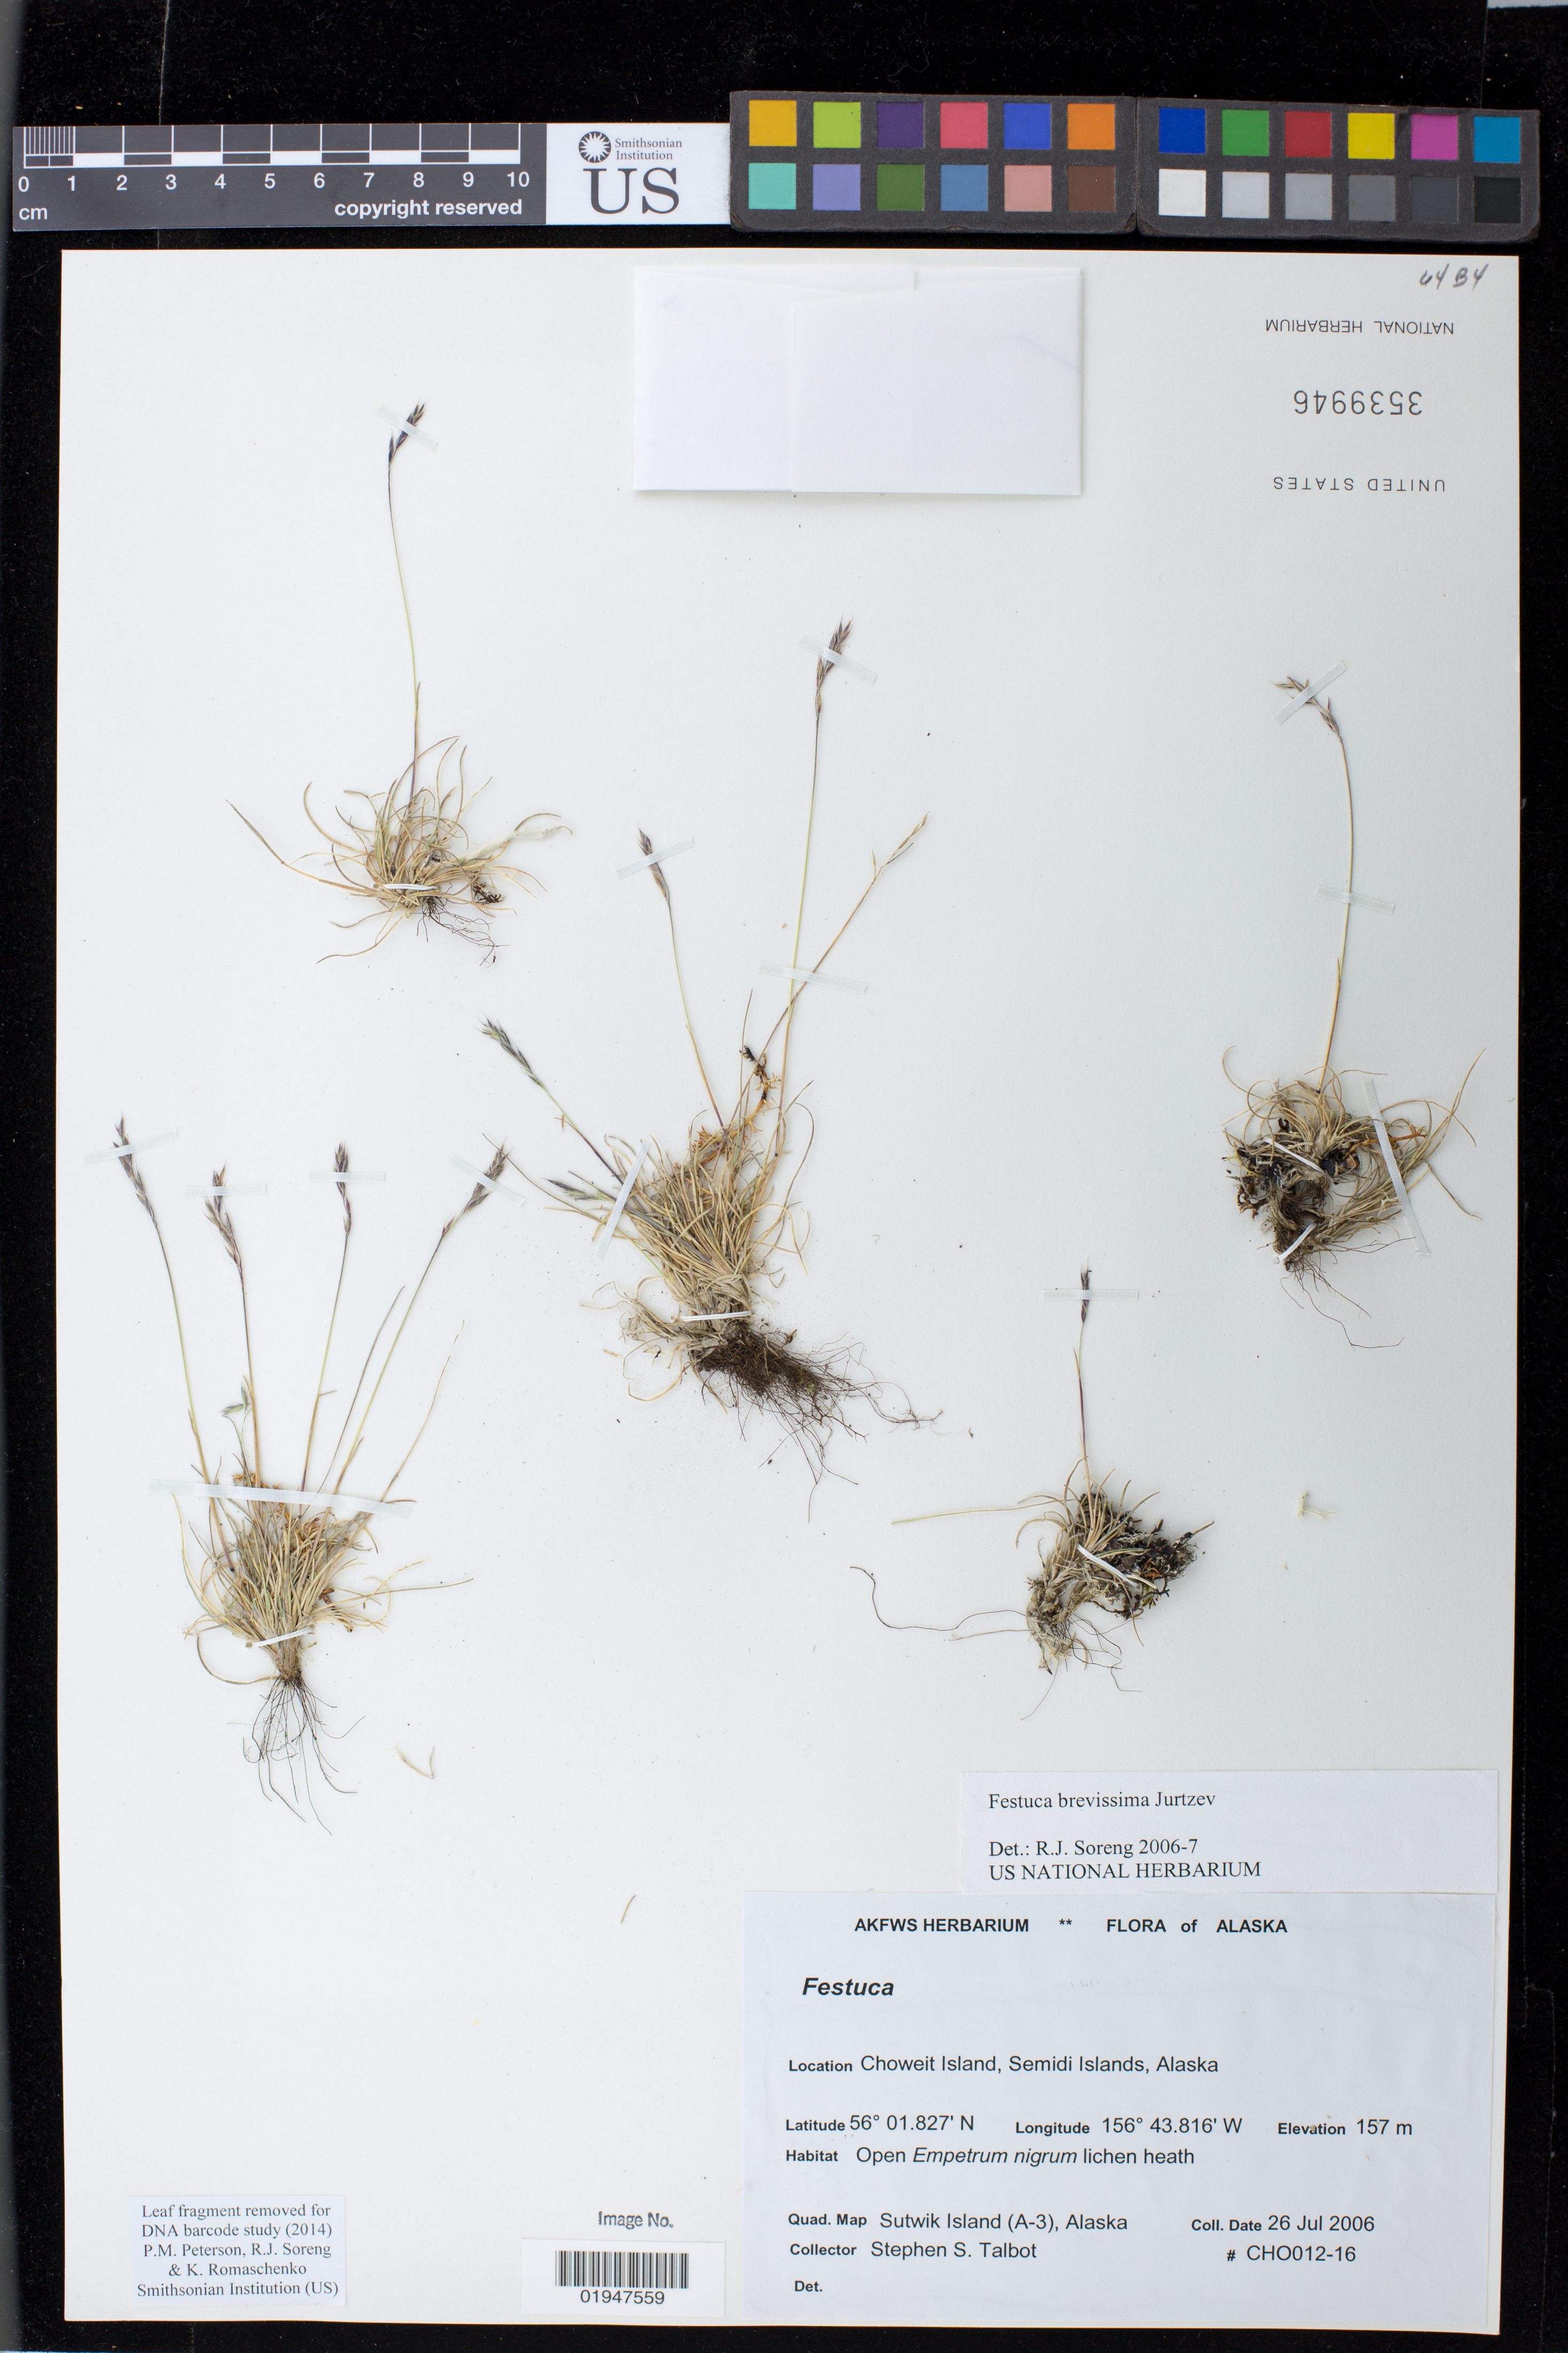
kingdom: Plantae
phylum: Tracheophyta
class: Liliopsida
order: Poales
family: Poaceae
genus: Festuca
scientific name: Festuca brevissima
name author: Jurtzev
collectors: S. S. Talbot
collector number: CHO012-16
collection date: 2006-07-26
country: United States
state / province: Alaska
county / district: Lake and Peninsula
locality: Choweit Island, Semidi Islands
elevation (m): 157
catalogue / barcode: US 3539946